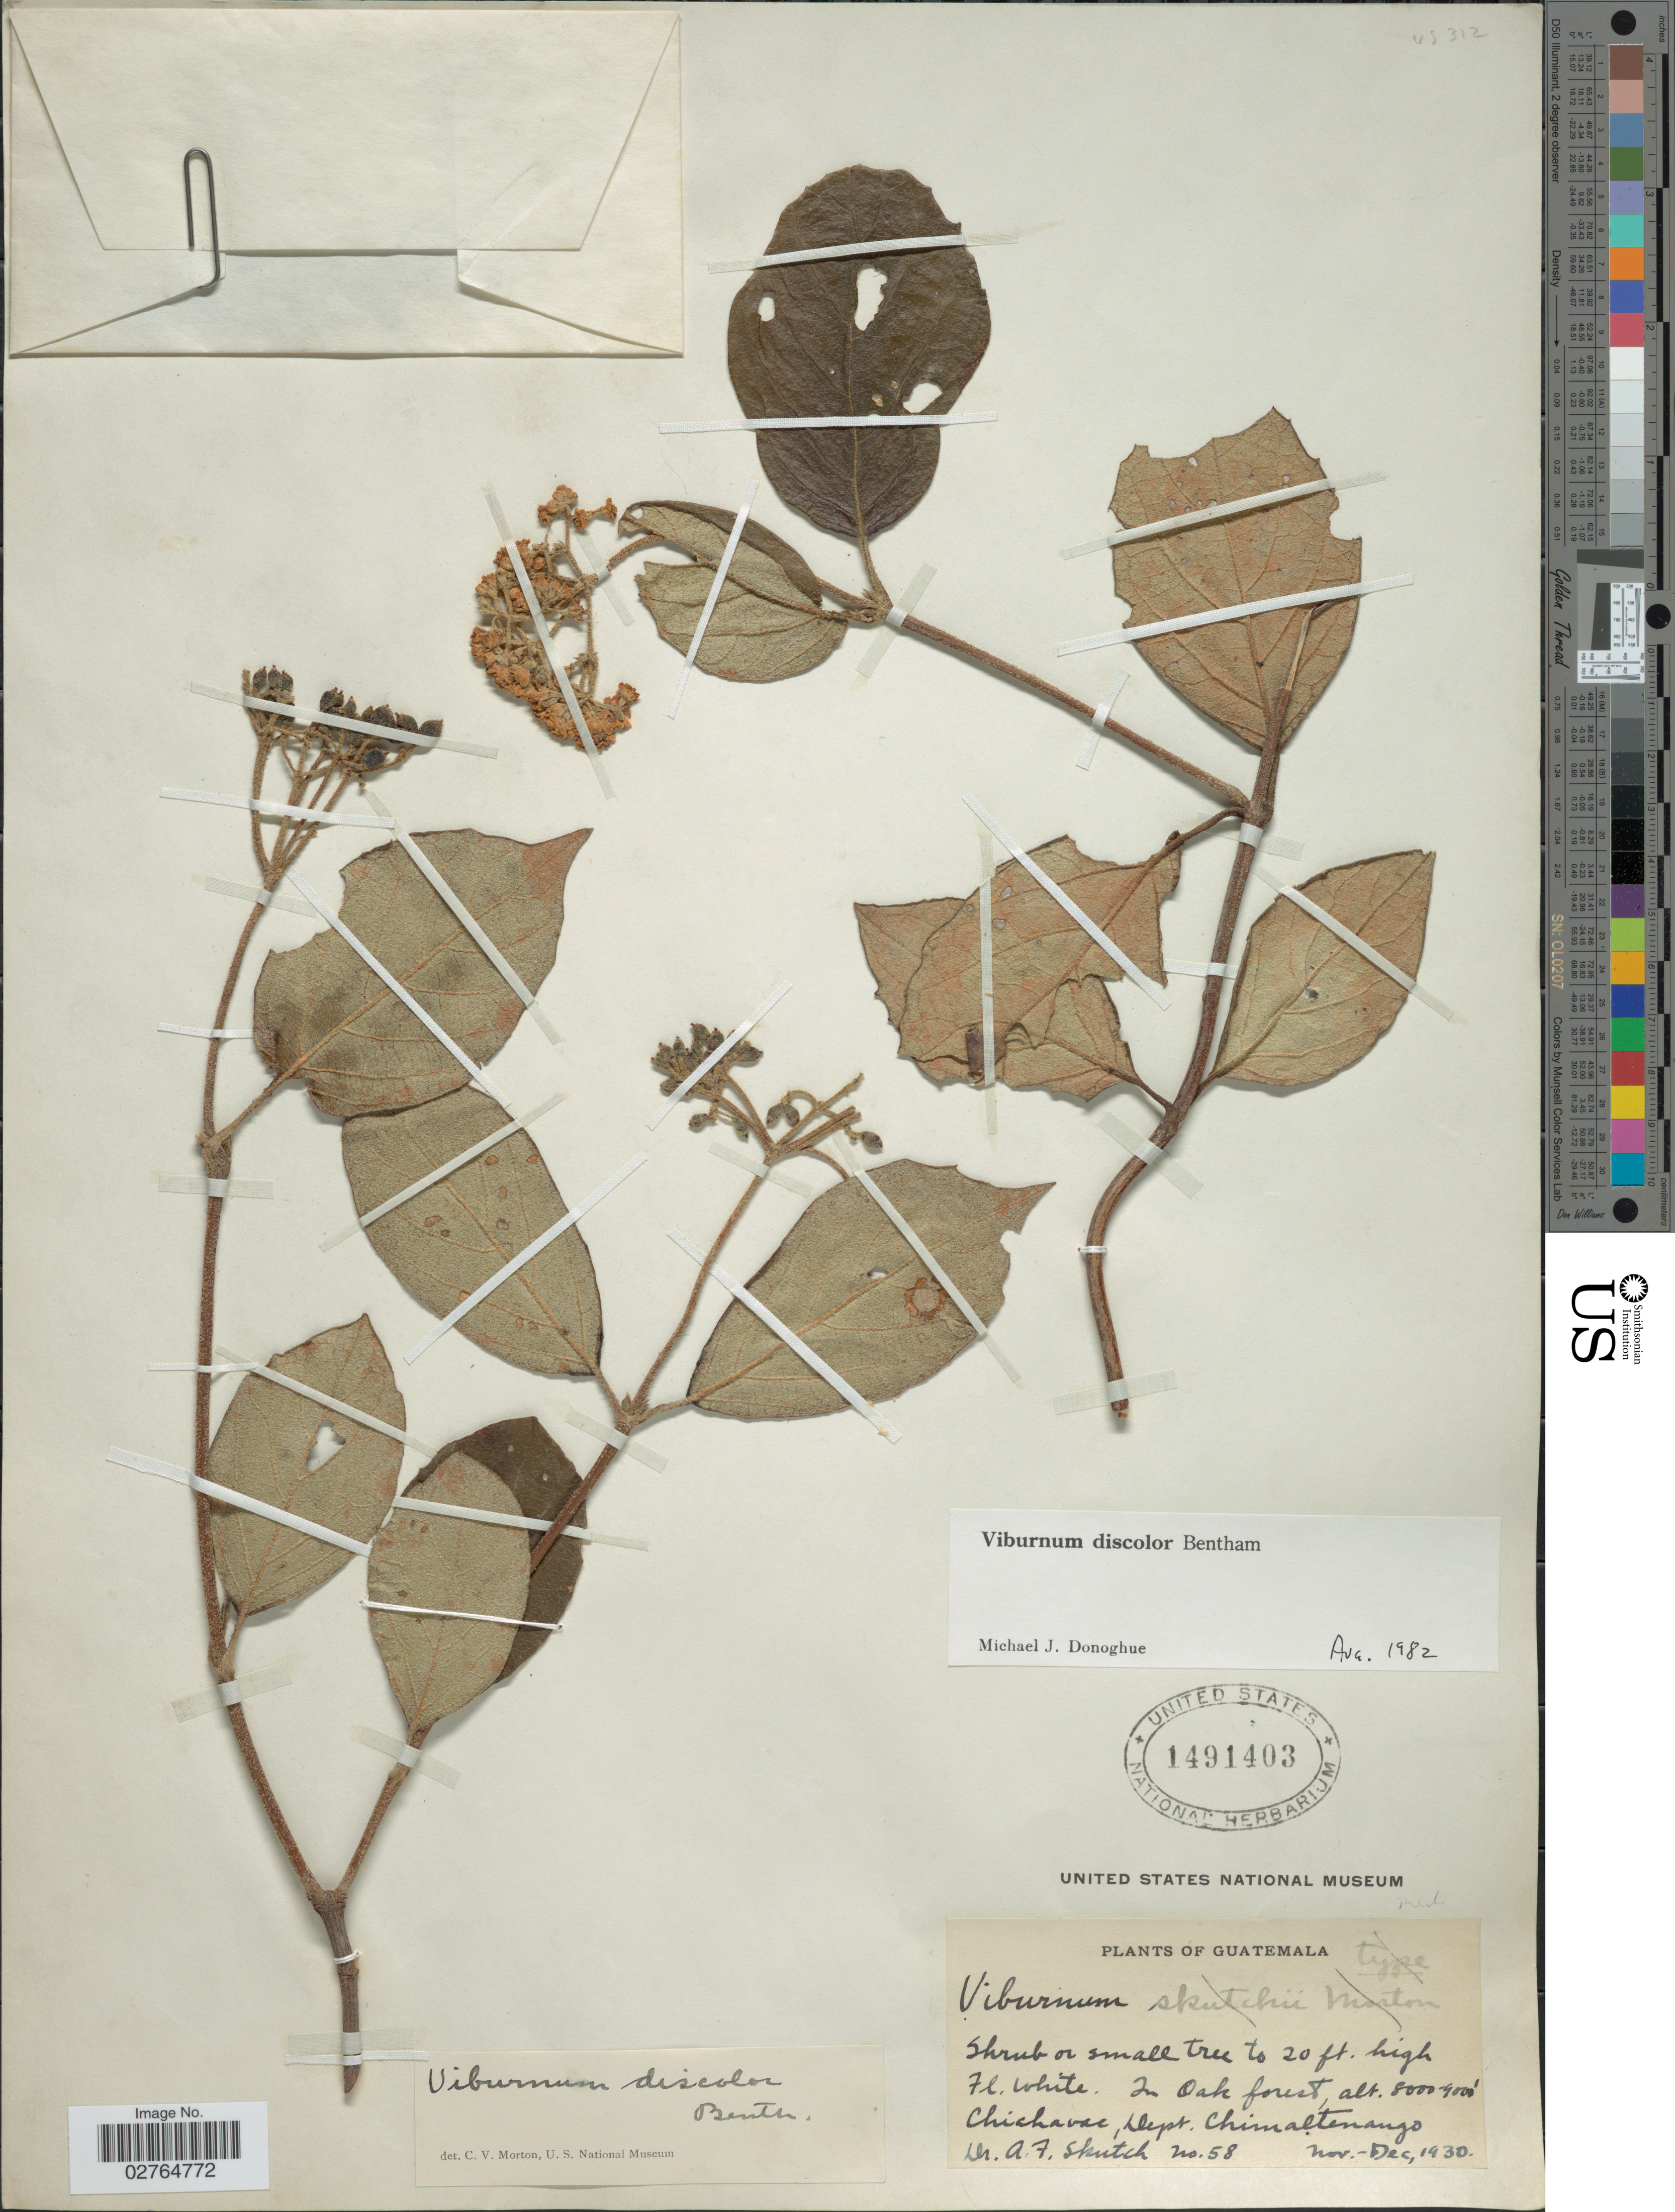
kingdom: Plantae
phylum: Tracheophyta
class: Magnoliopsida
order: Dipsacales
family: Viburnaceae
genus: Viburnum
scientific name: Viburnum discolor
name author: Benth.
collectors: A. F. Skutch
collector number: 58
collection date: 1930-11/1930-12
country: Guatemala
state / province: Chimaltenango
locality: Chichavac. Dept. Chimaltenango.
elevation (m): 2438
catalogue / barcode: US 1491403